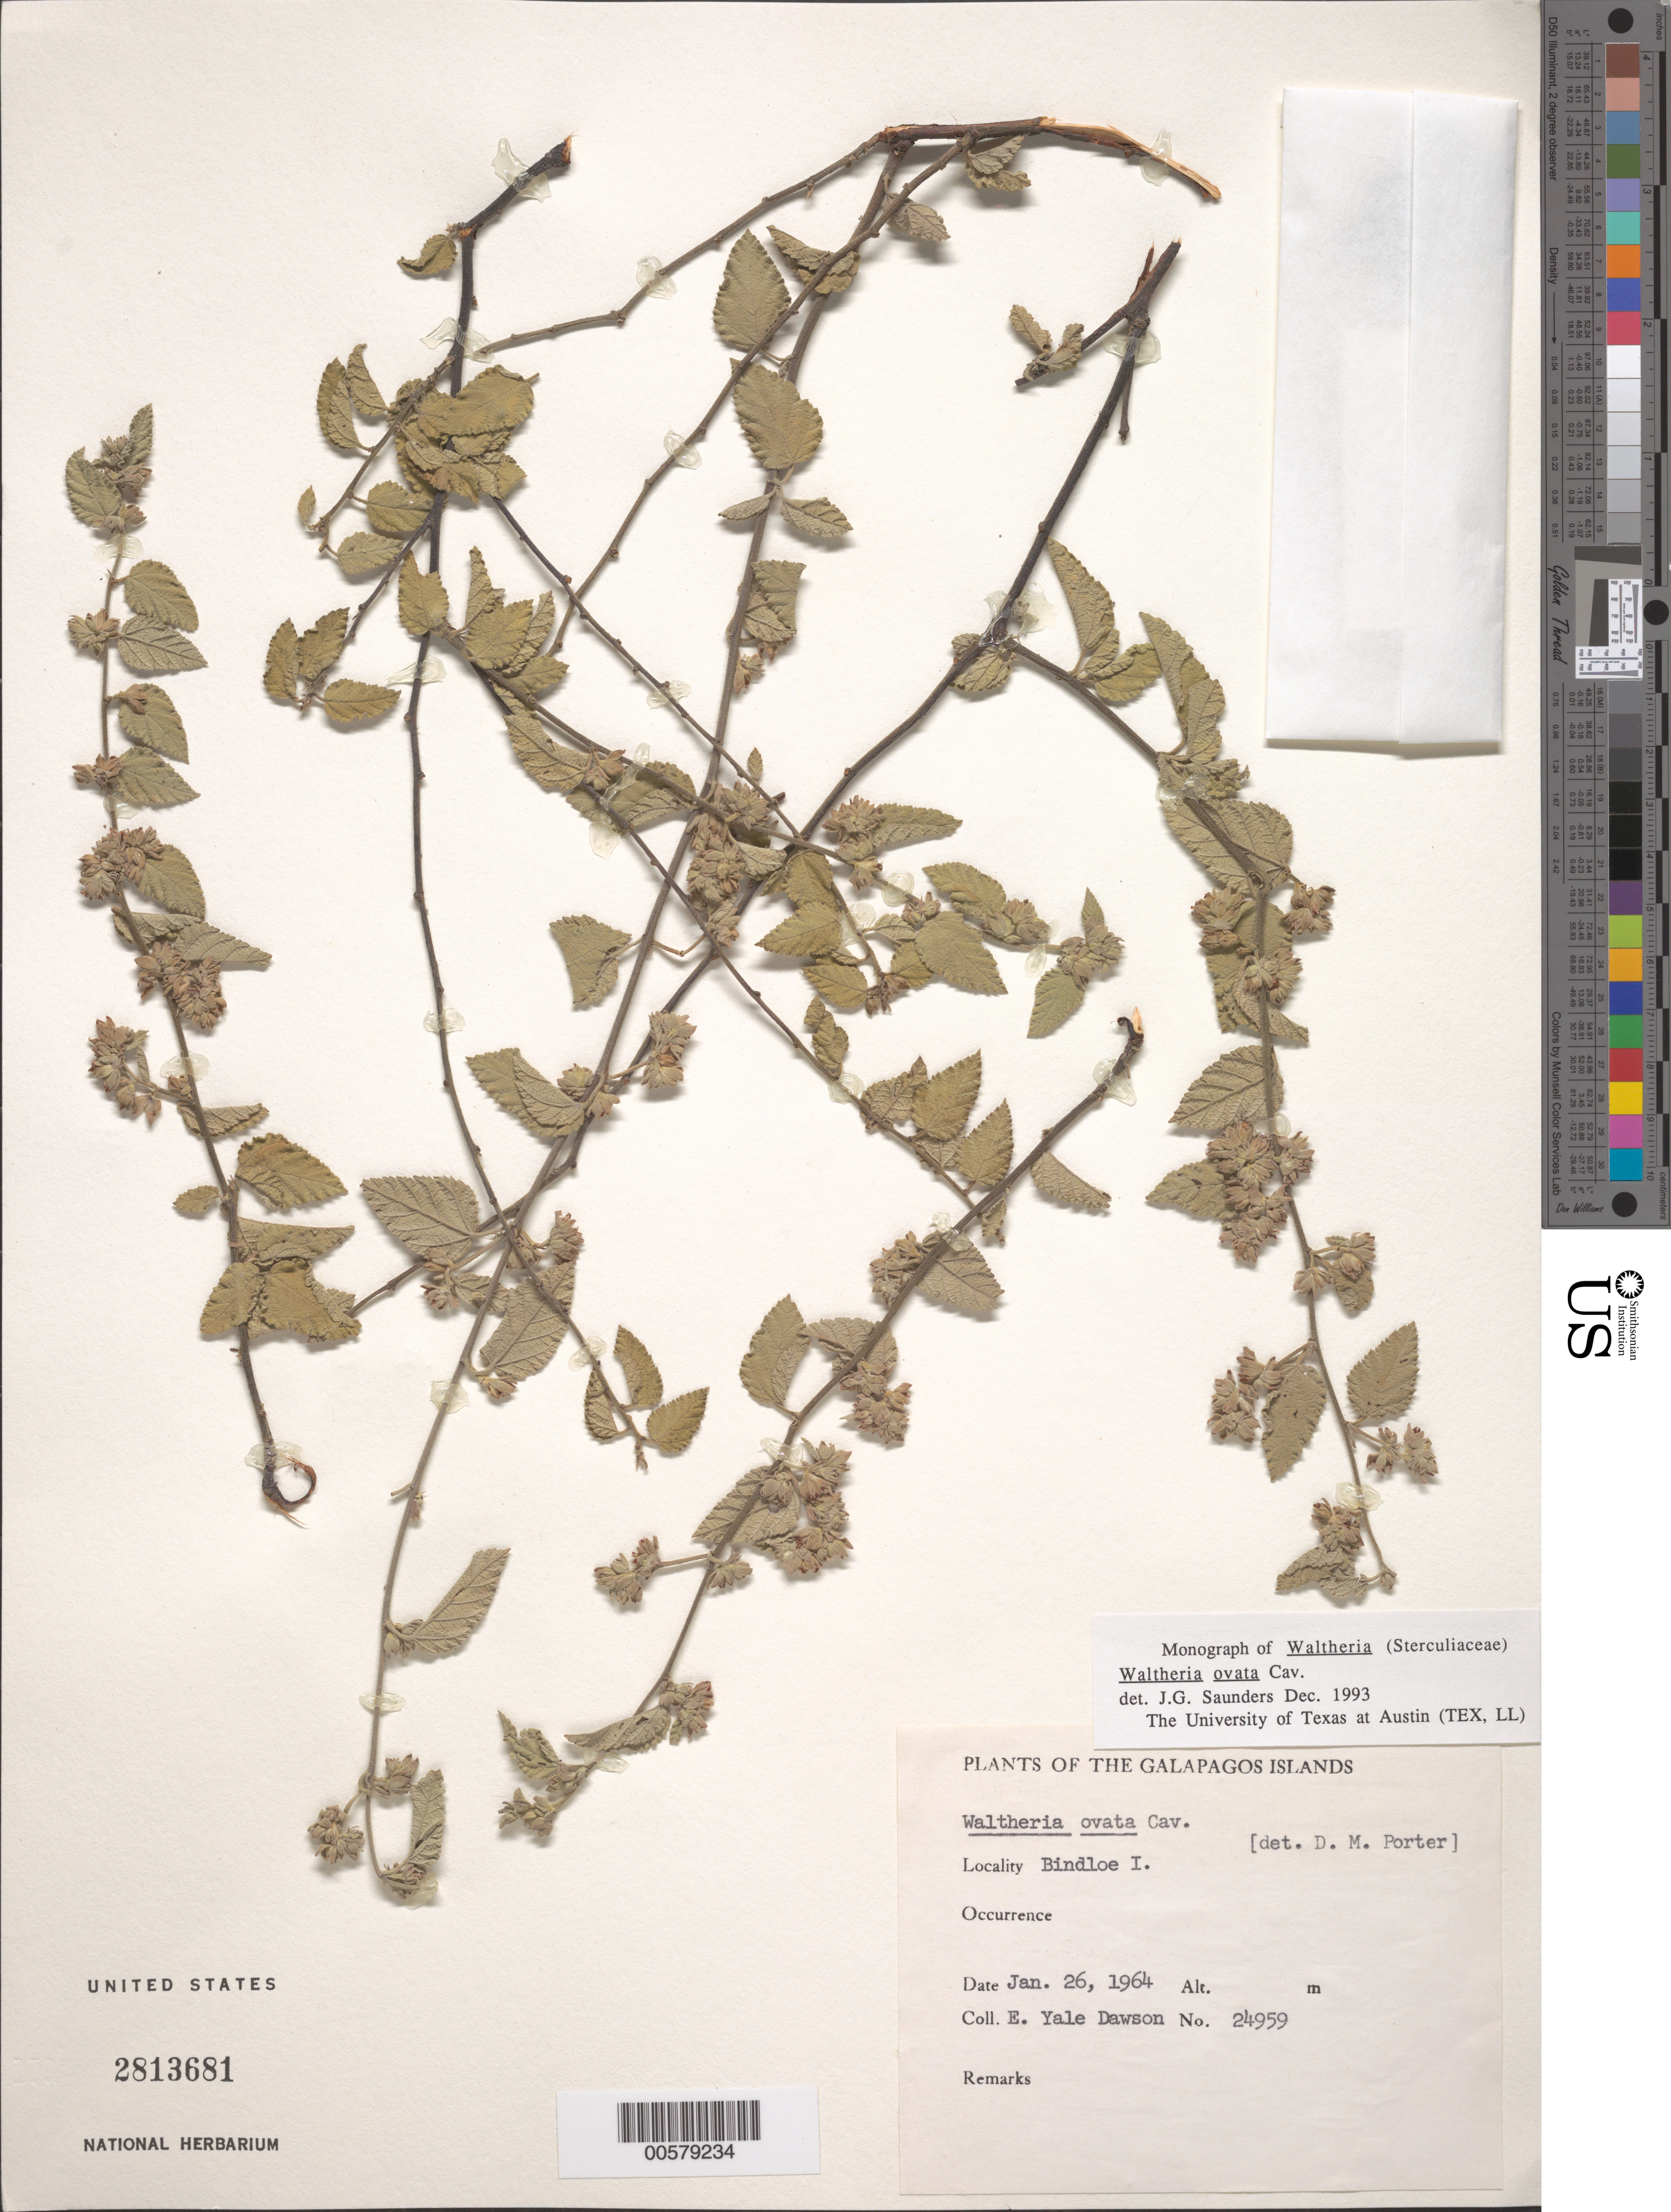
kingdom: Plantae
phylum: Tracheophyta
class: Magnoliopsida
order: Malvales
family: Malvaceae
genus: Waltheria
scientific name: Waltheria ovata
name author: Cav.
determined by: Saunders, J. G.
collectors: E. Y. Dawson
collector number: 24959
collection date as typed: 26 Jan 1964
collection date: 1964-01-26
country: Ecuador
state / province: Colón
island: Marchena [Bindloe]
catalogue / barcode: US 2813681